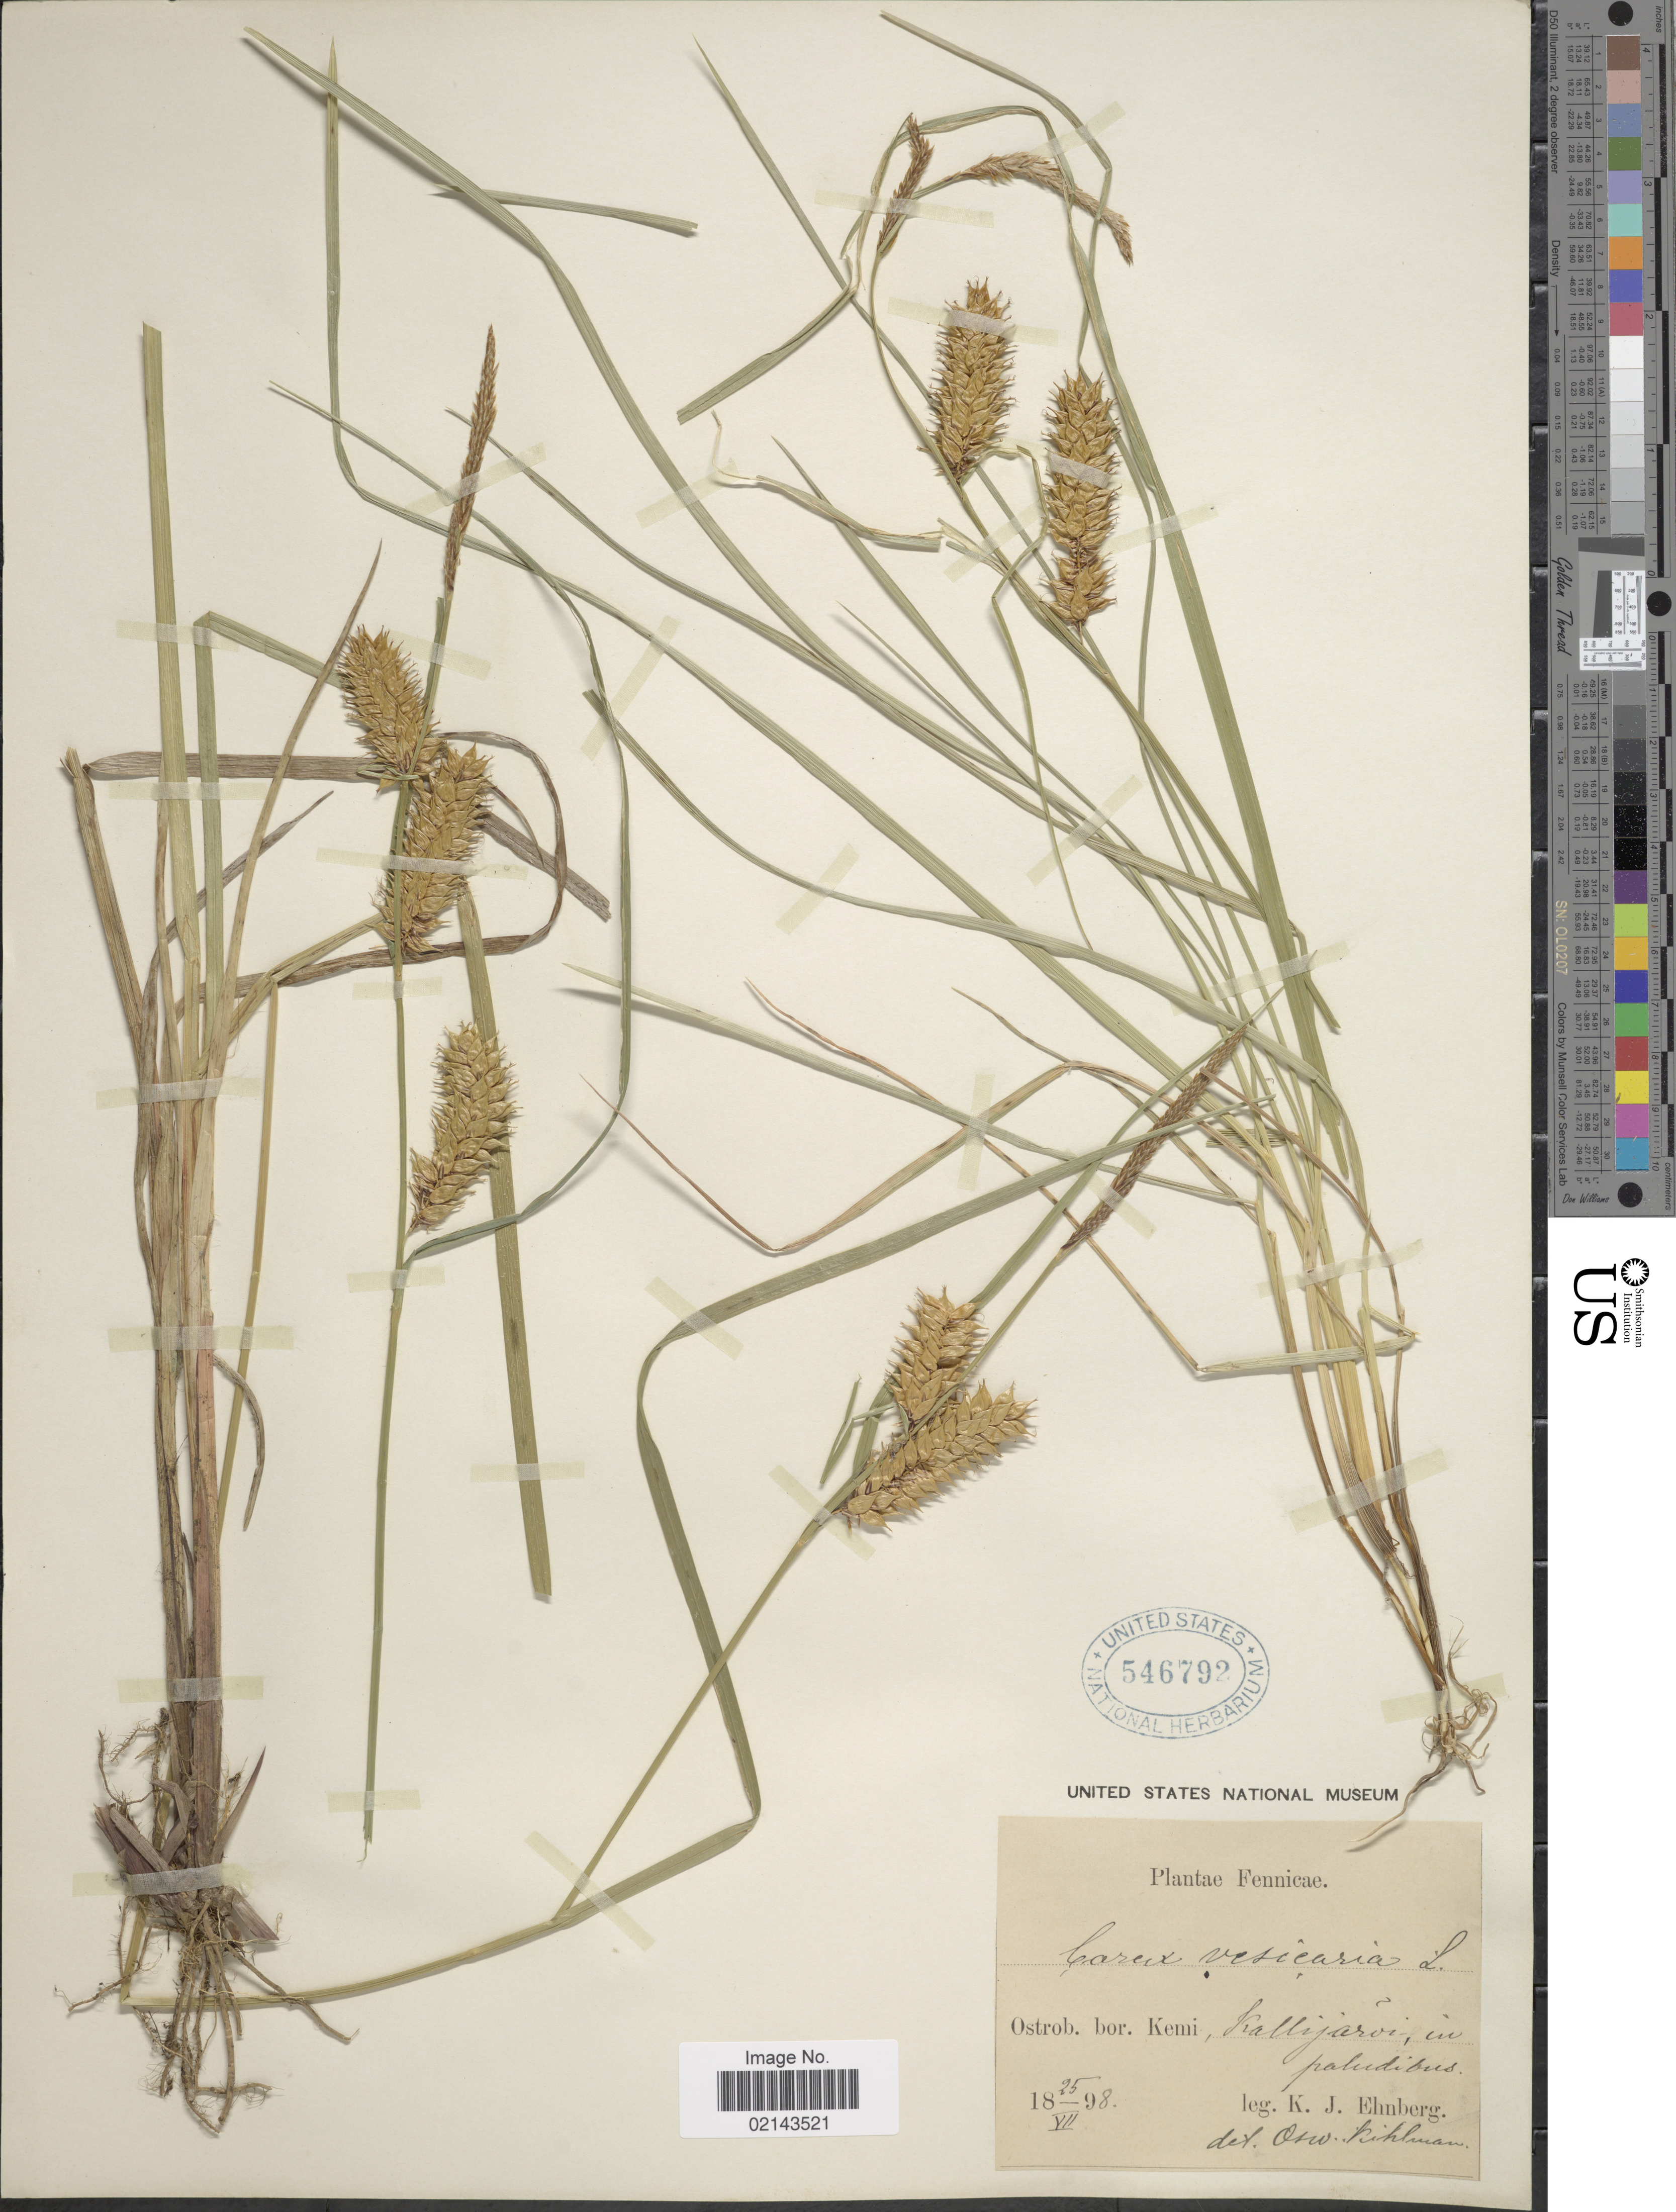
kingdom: Plantae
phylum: Tracheophyta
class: Liliopsida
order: Poales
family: Cyperaceae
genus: Carex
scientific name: Carex vesicaria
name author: L.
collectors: K. Ehnberg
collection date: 1898-07-25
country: Finland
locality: Fennicae, Ostrob. bor. Kemi, Kallijaron, in paludibus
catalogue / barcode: US 546792